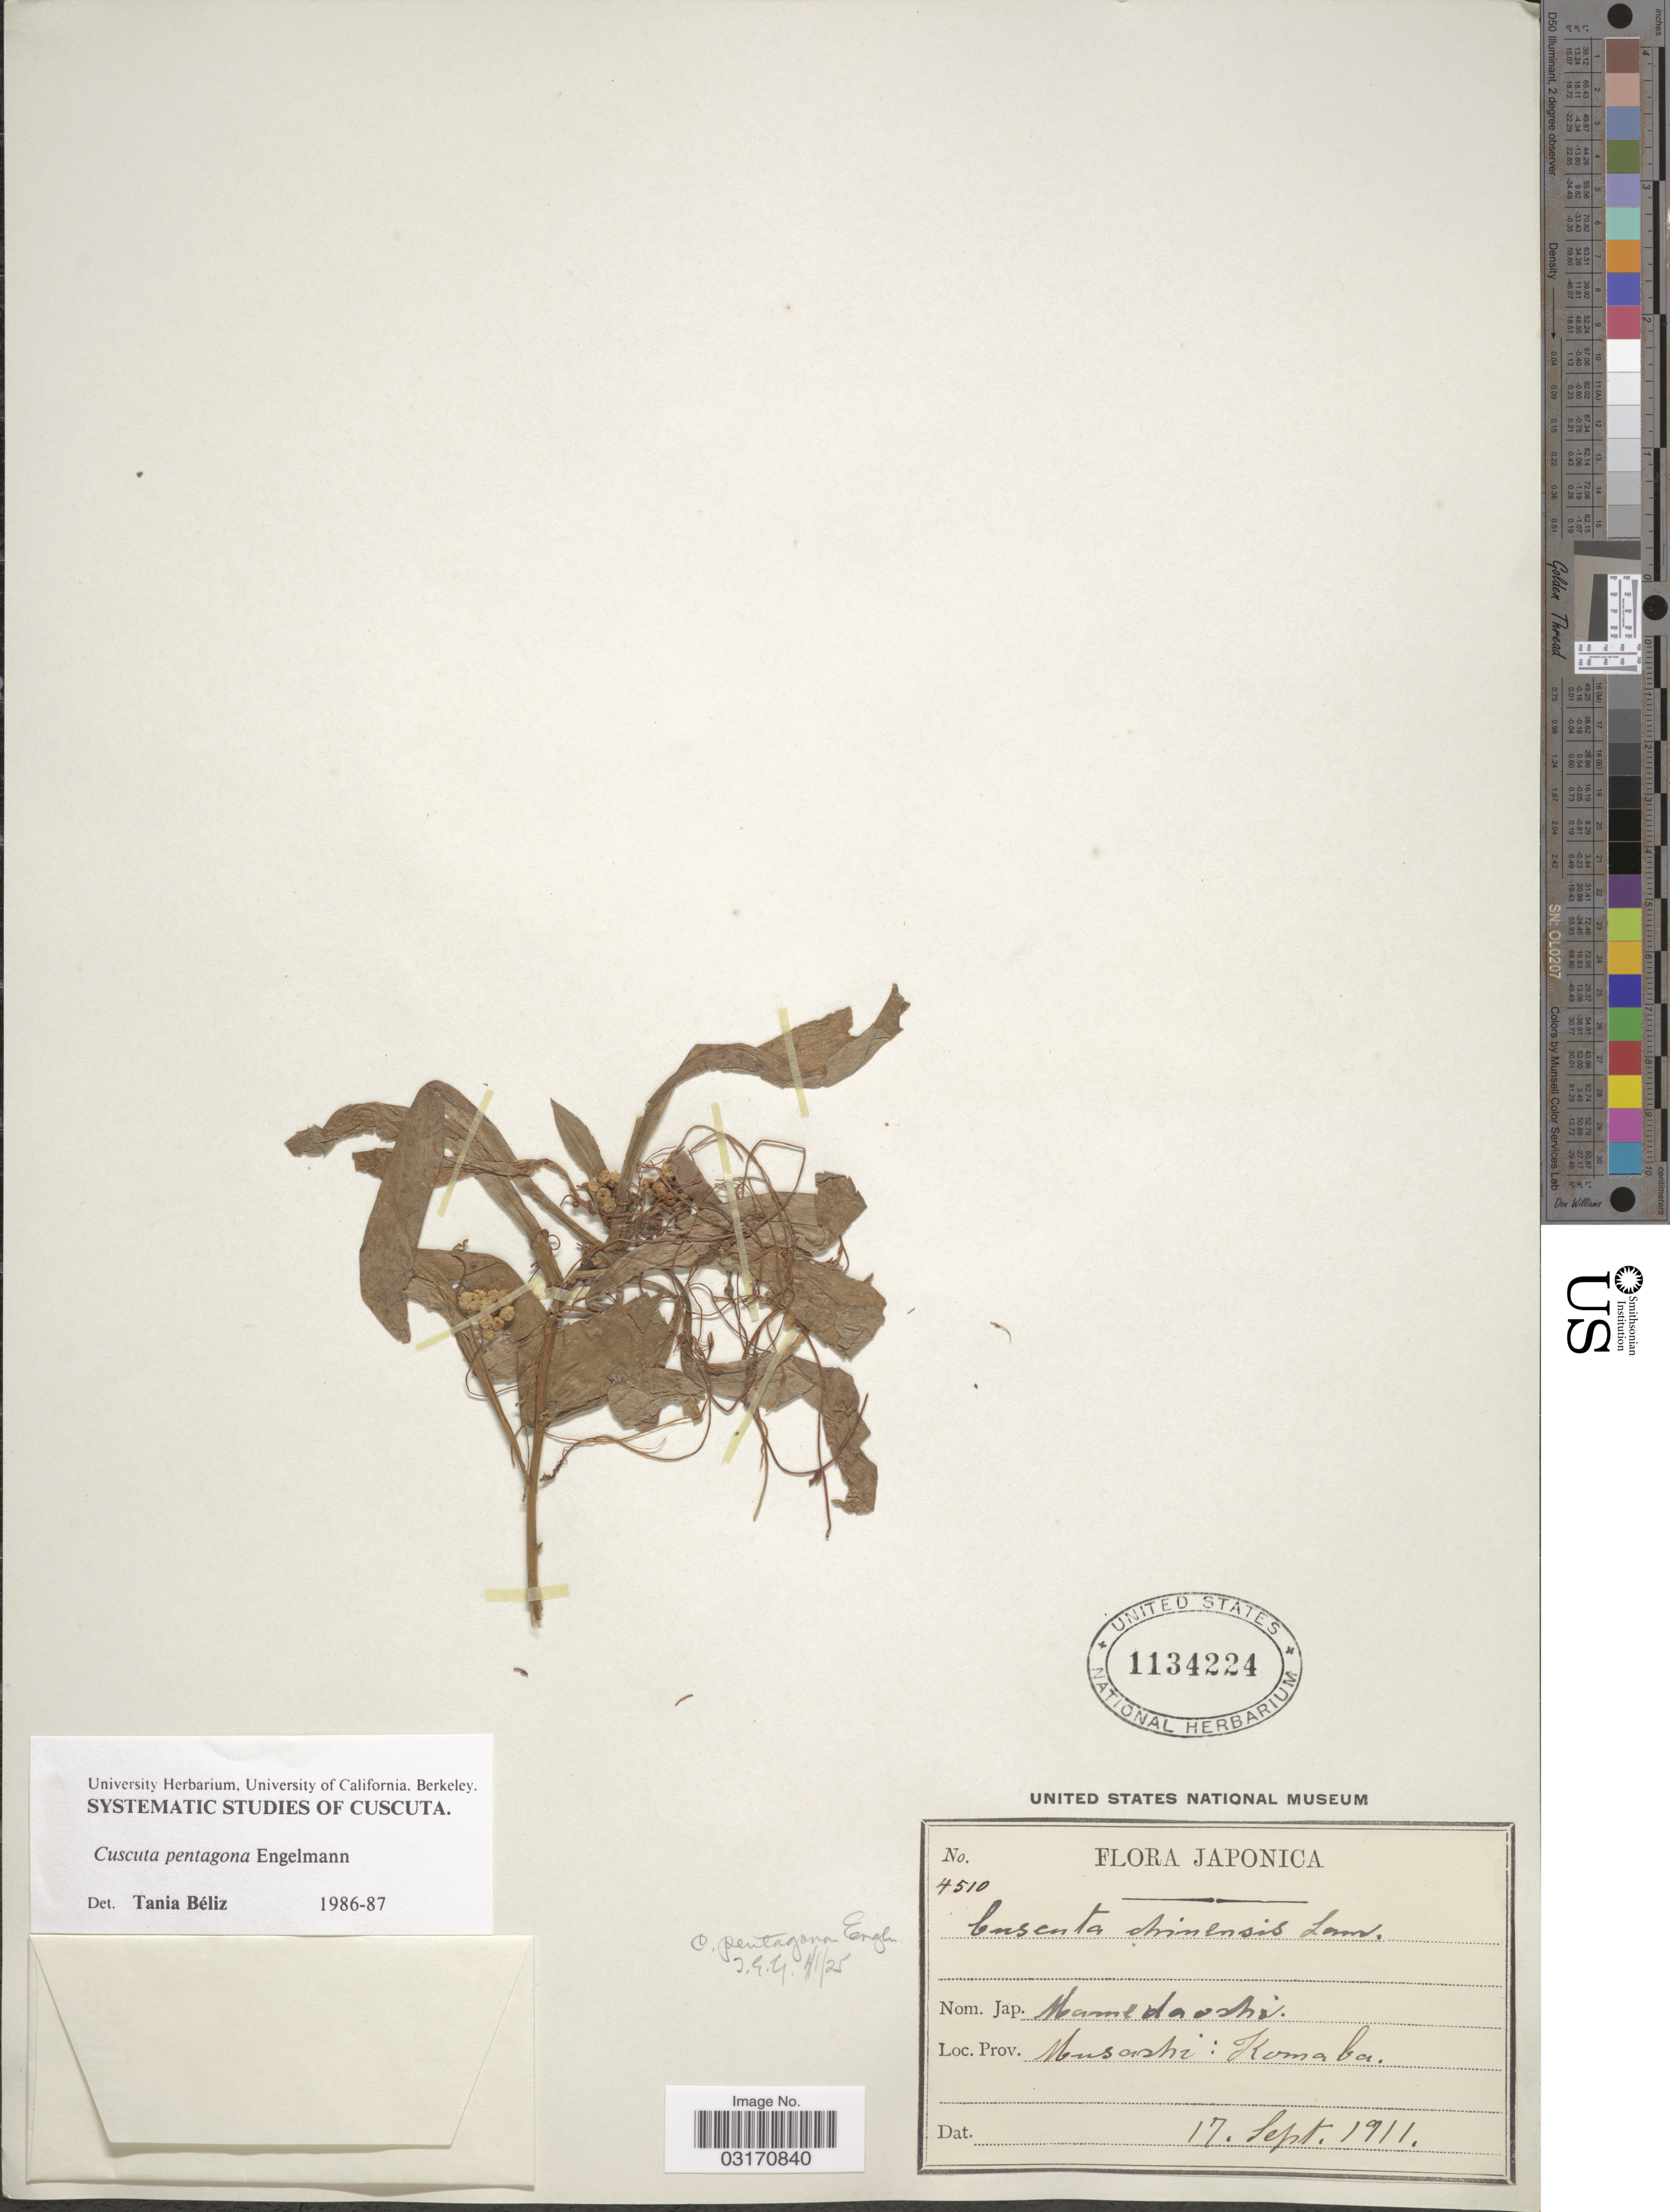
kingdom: Plantae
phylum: Tracheophyta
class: Magnoliopsida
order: Solanales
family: Convolvulaceae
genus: Cuscuta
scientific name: Cuscuta pentagona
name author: Engelm.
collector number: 4510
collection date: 1911-09-17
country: Japan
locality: Prov. Musashi: Komaba.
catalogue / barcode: US 1134224